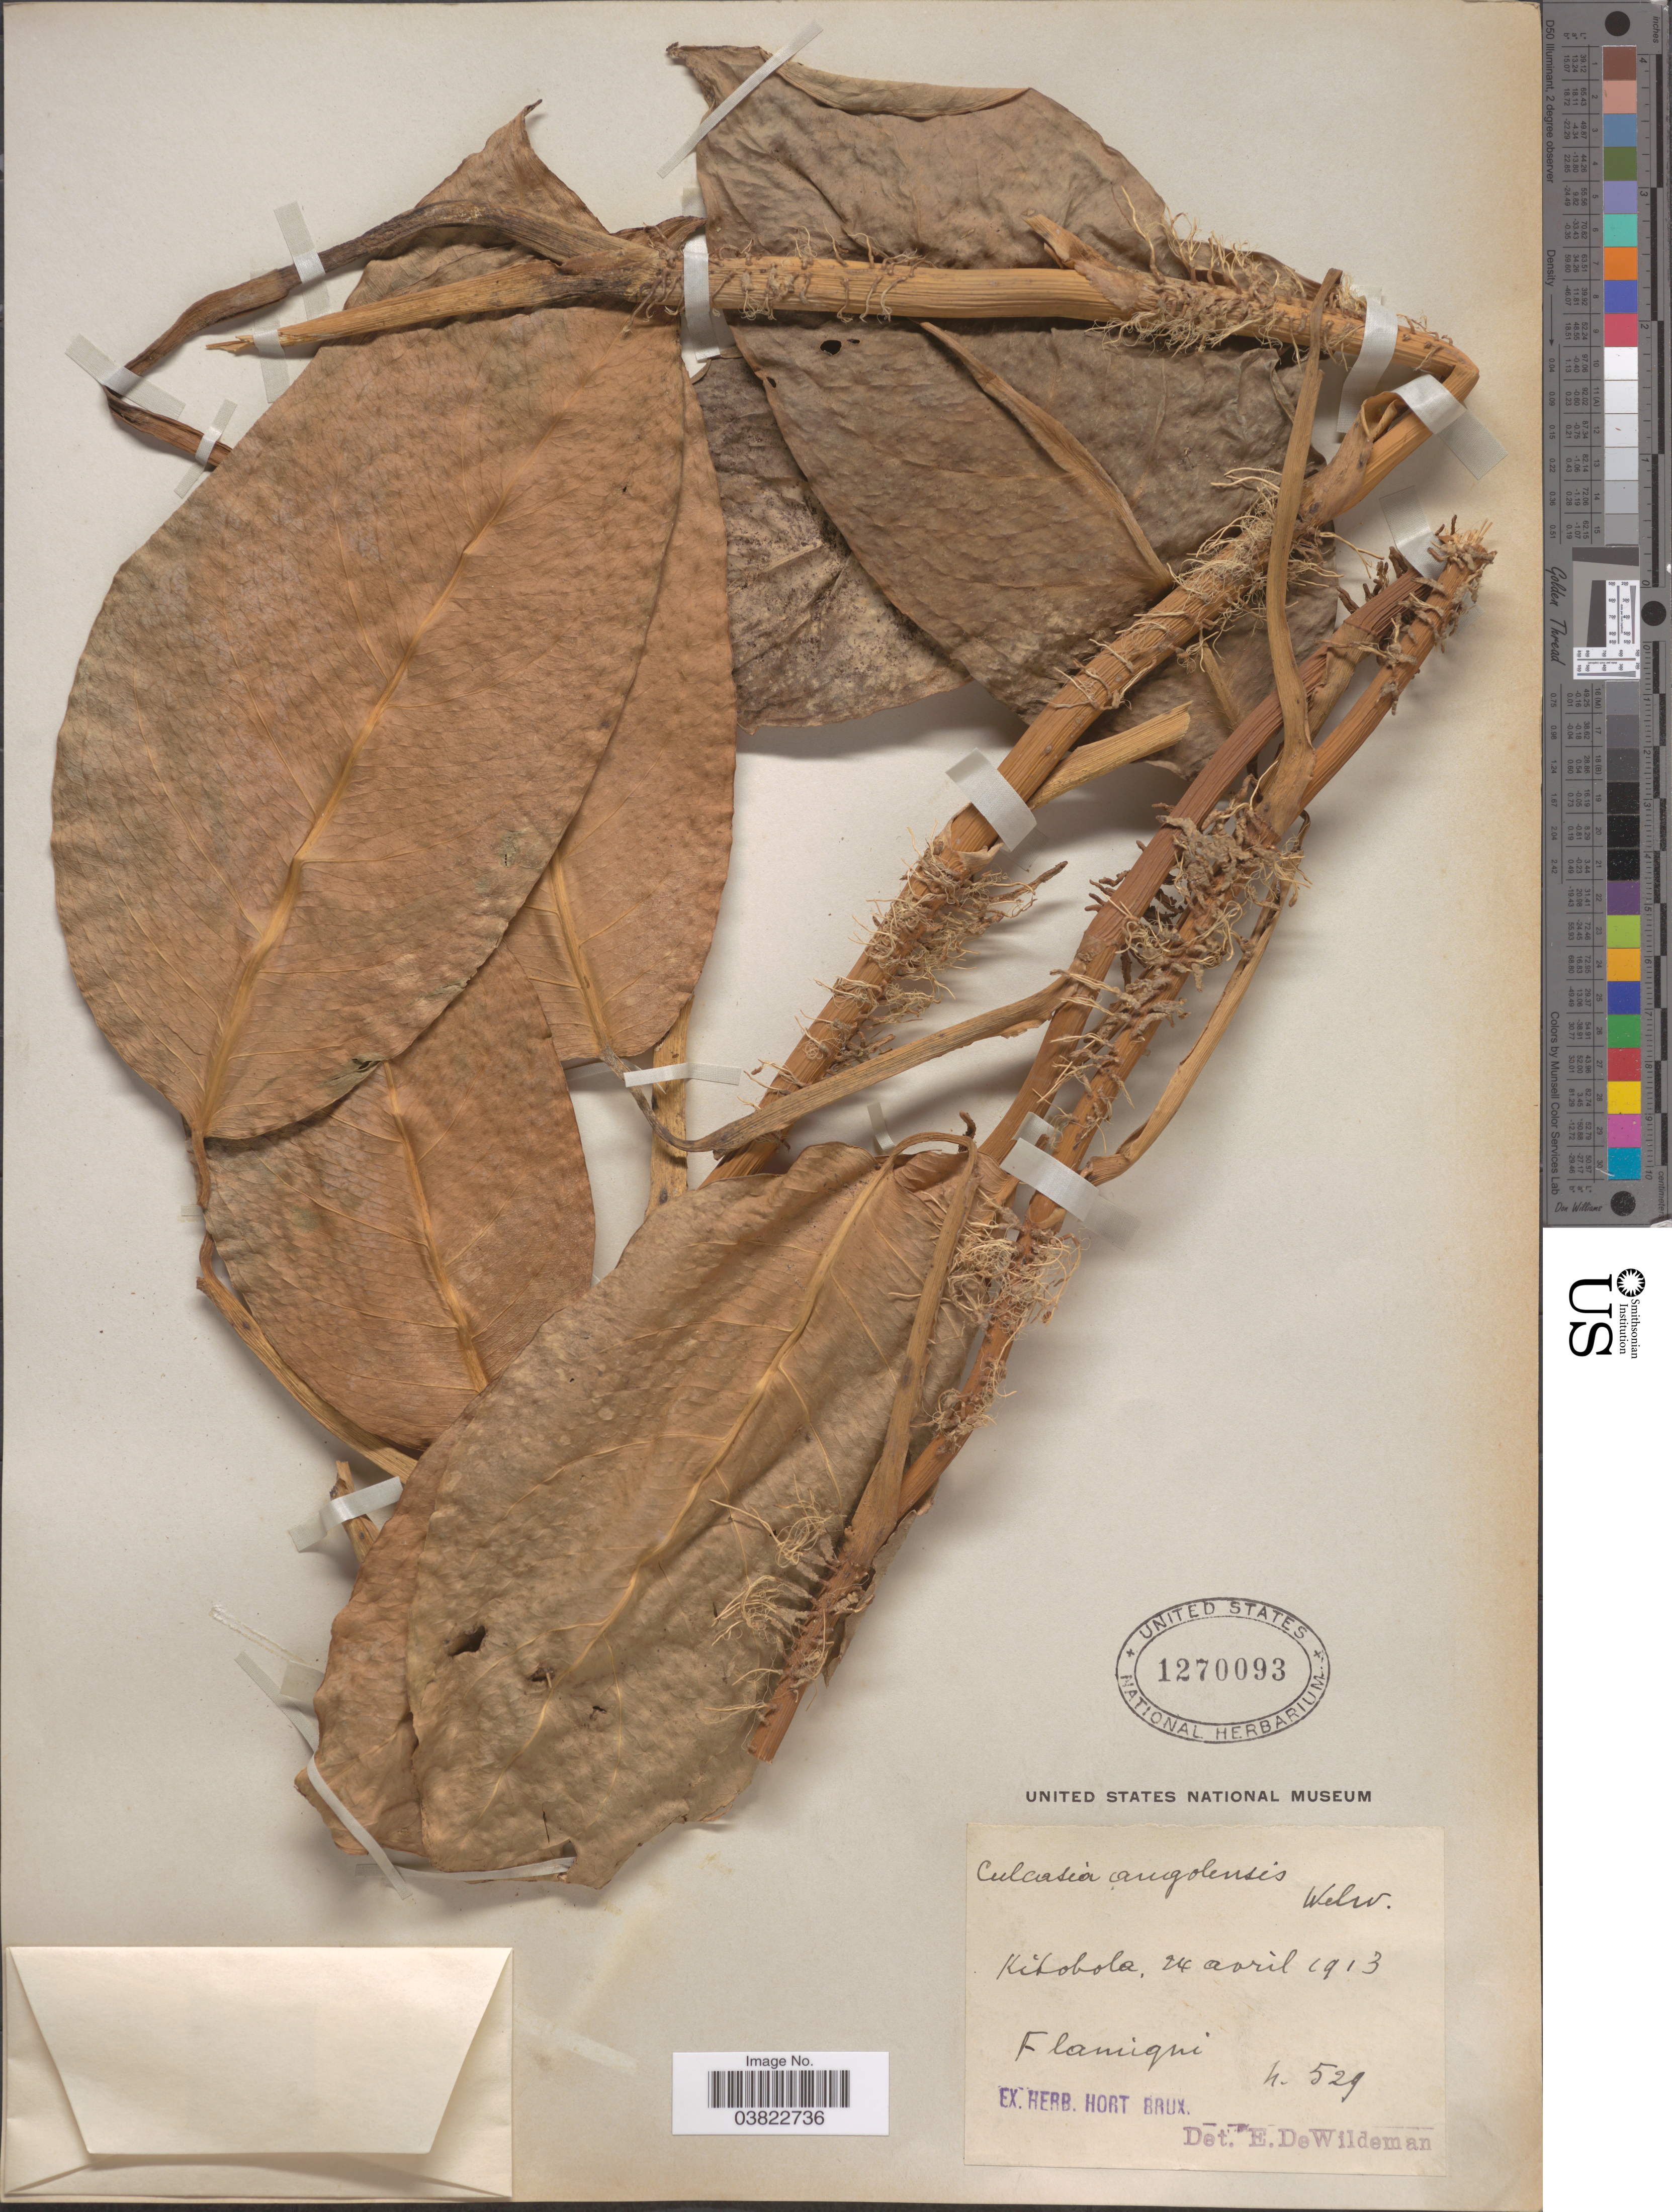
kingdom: Plantae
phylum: Tracheophyta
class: Liliopsida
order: Alismatales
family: Araceae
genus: Culcasia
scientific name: Culcasia angolensis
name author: Welw. ex Schott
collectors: -. Flamiqni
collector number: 529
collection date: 1913-04-24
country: Congo, Democratic Republic of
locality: Kitobola.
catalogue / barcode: US 1270093